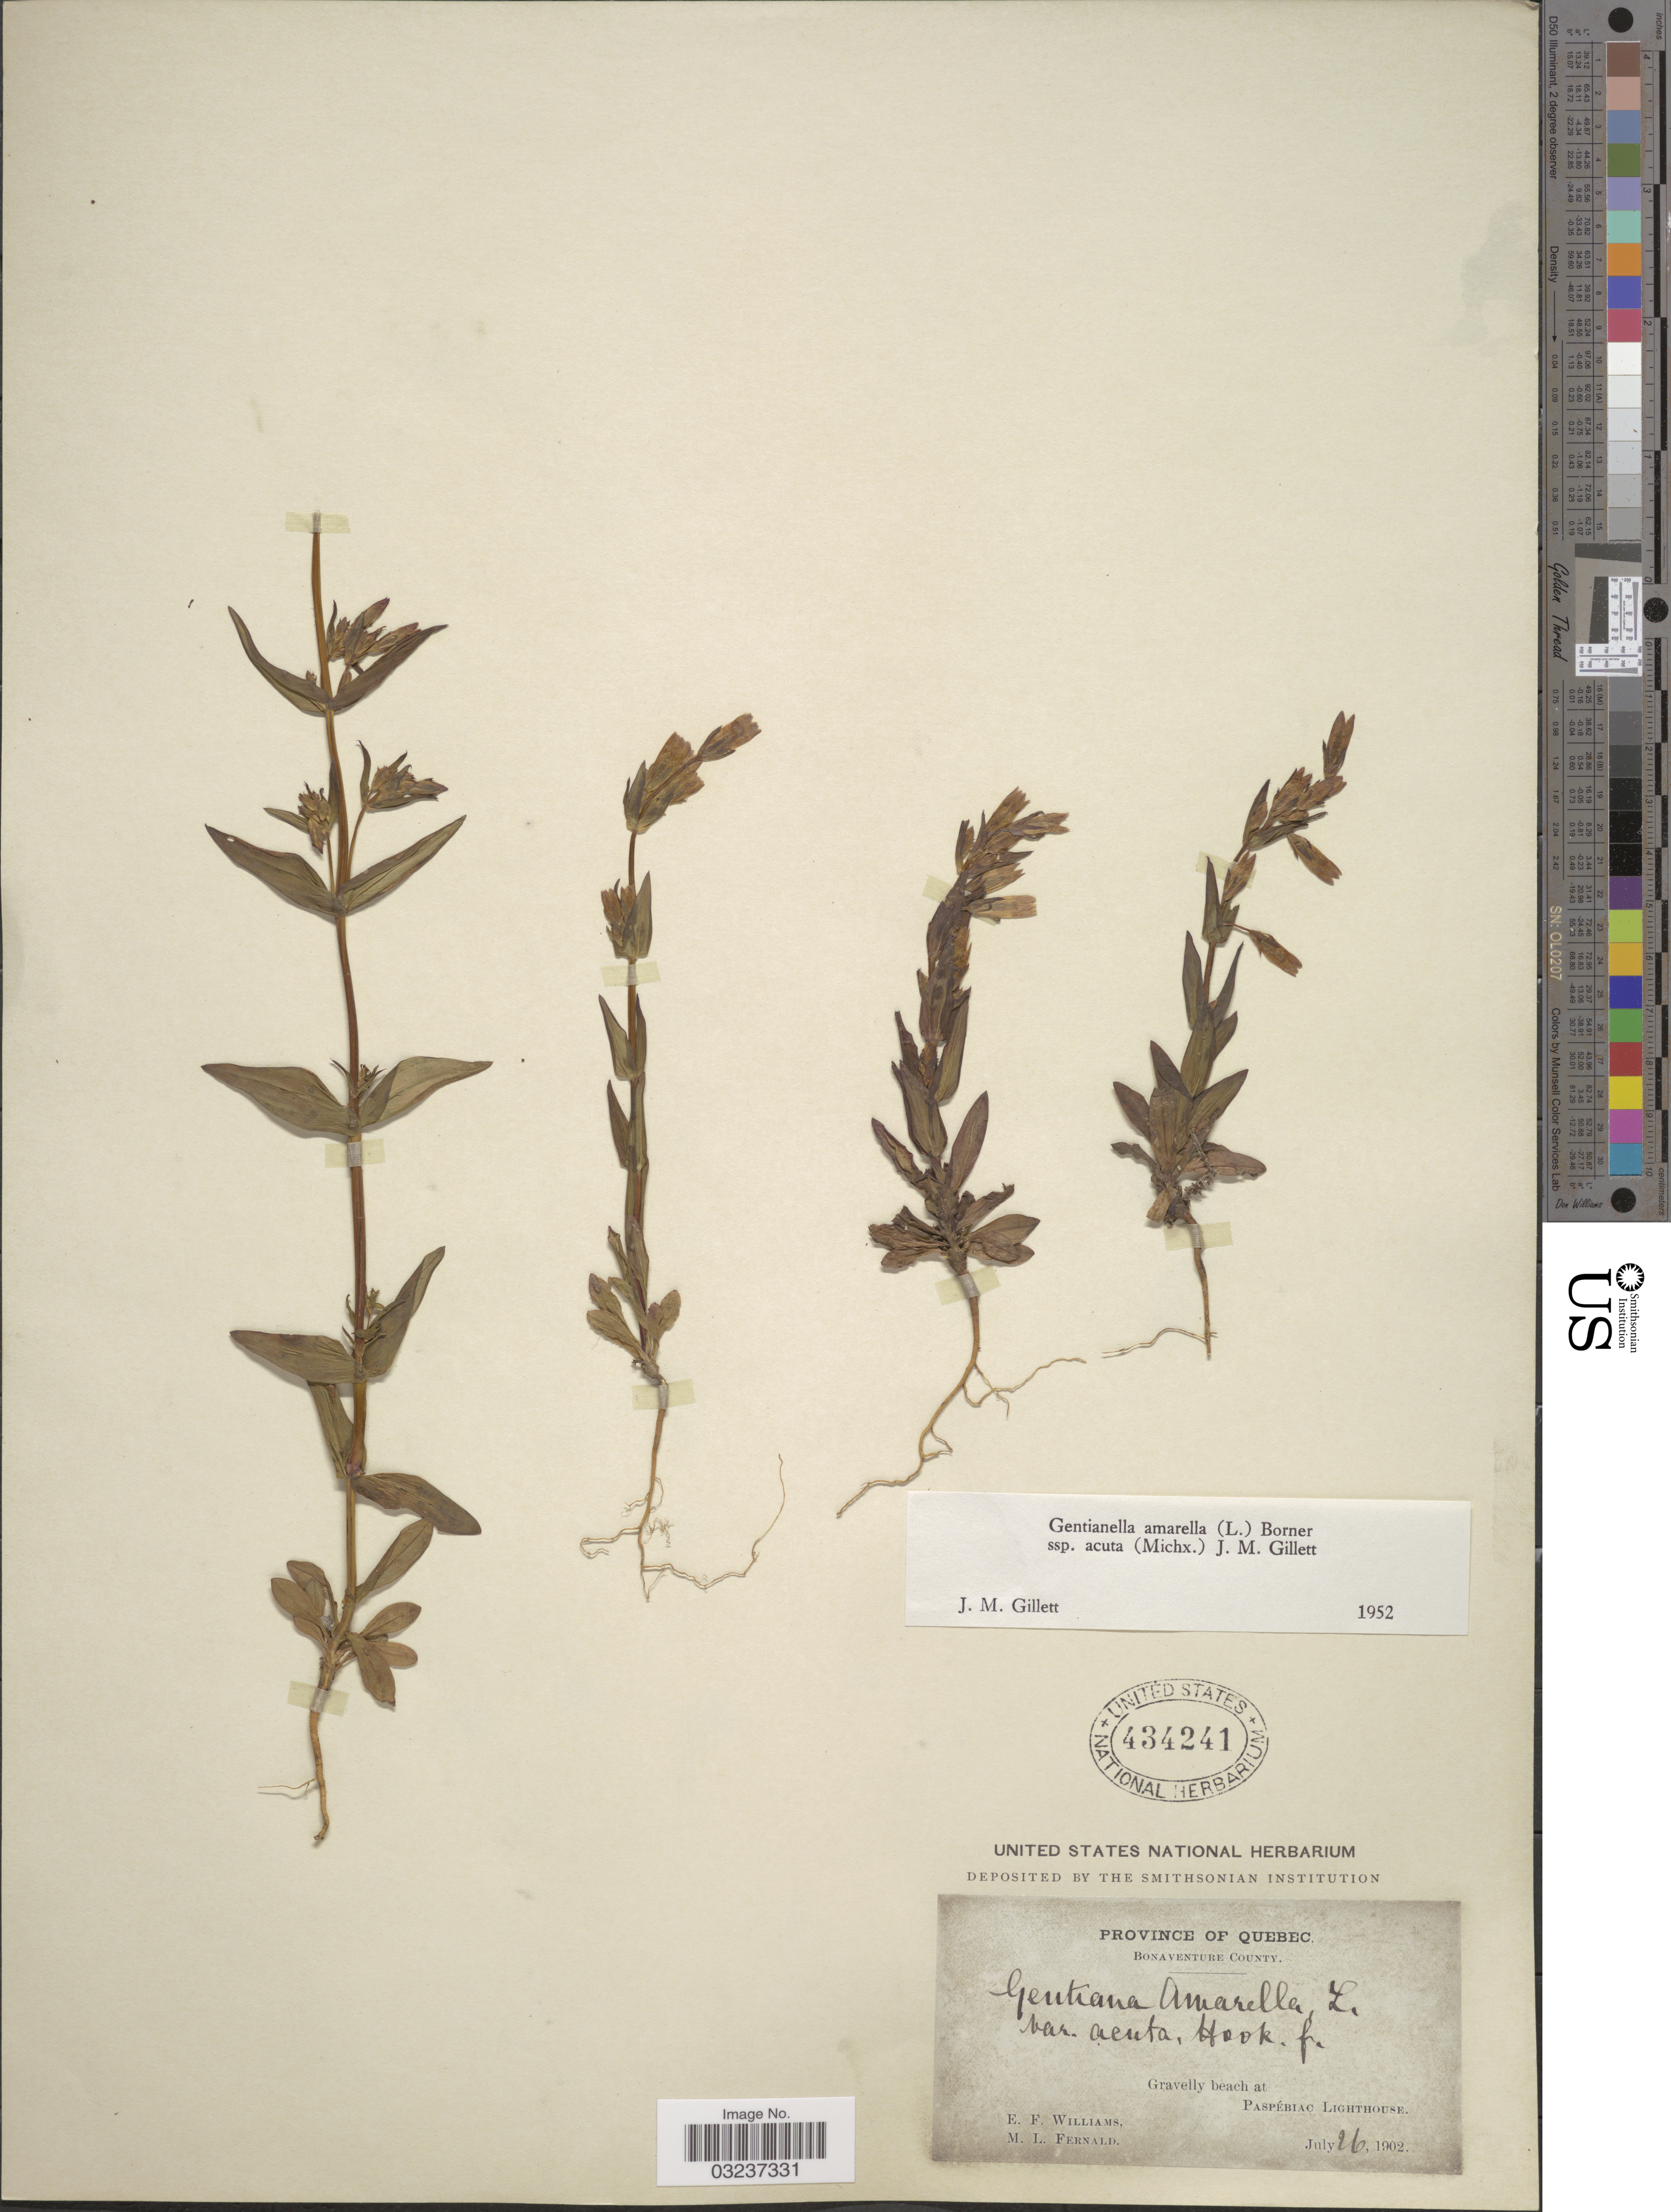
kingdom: Plantae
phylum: Tracheophyta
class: Magnoliopsida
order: Gentianales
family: Gentianaceae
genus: Gentianella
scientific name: Gentianella amarella subsp. acuta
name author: (Michx.) J.M. Gillett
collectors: E. Williams & M. L. Fernald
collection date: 1902-07-26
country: Canada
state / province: Quebec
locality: Bonaventure County. Gravelly beach at Paspéblac Lighthouse.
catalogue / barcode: US 434241